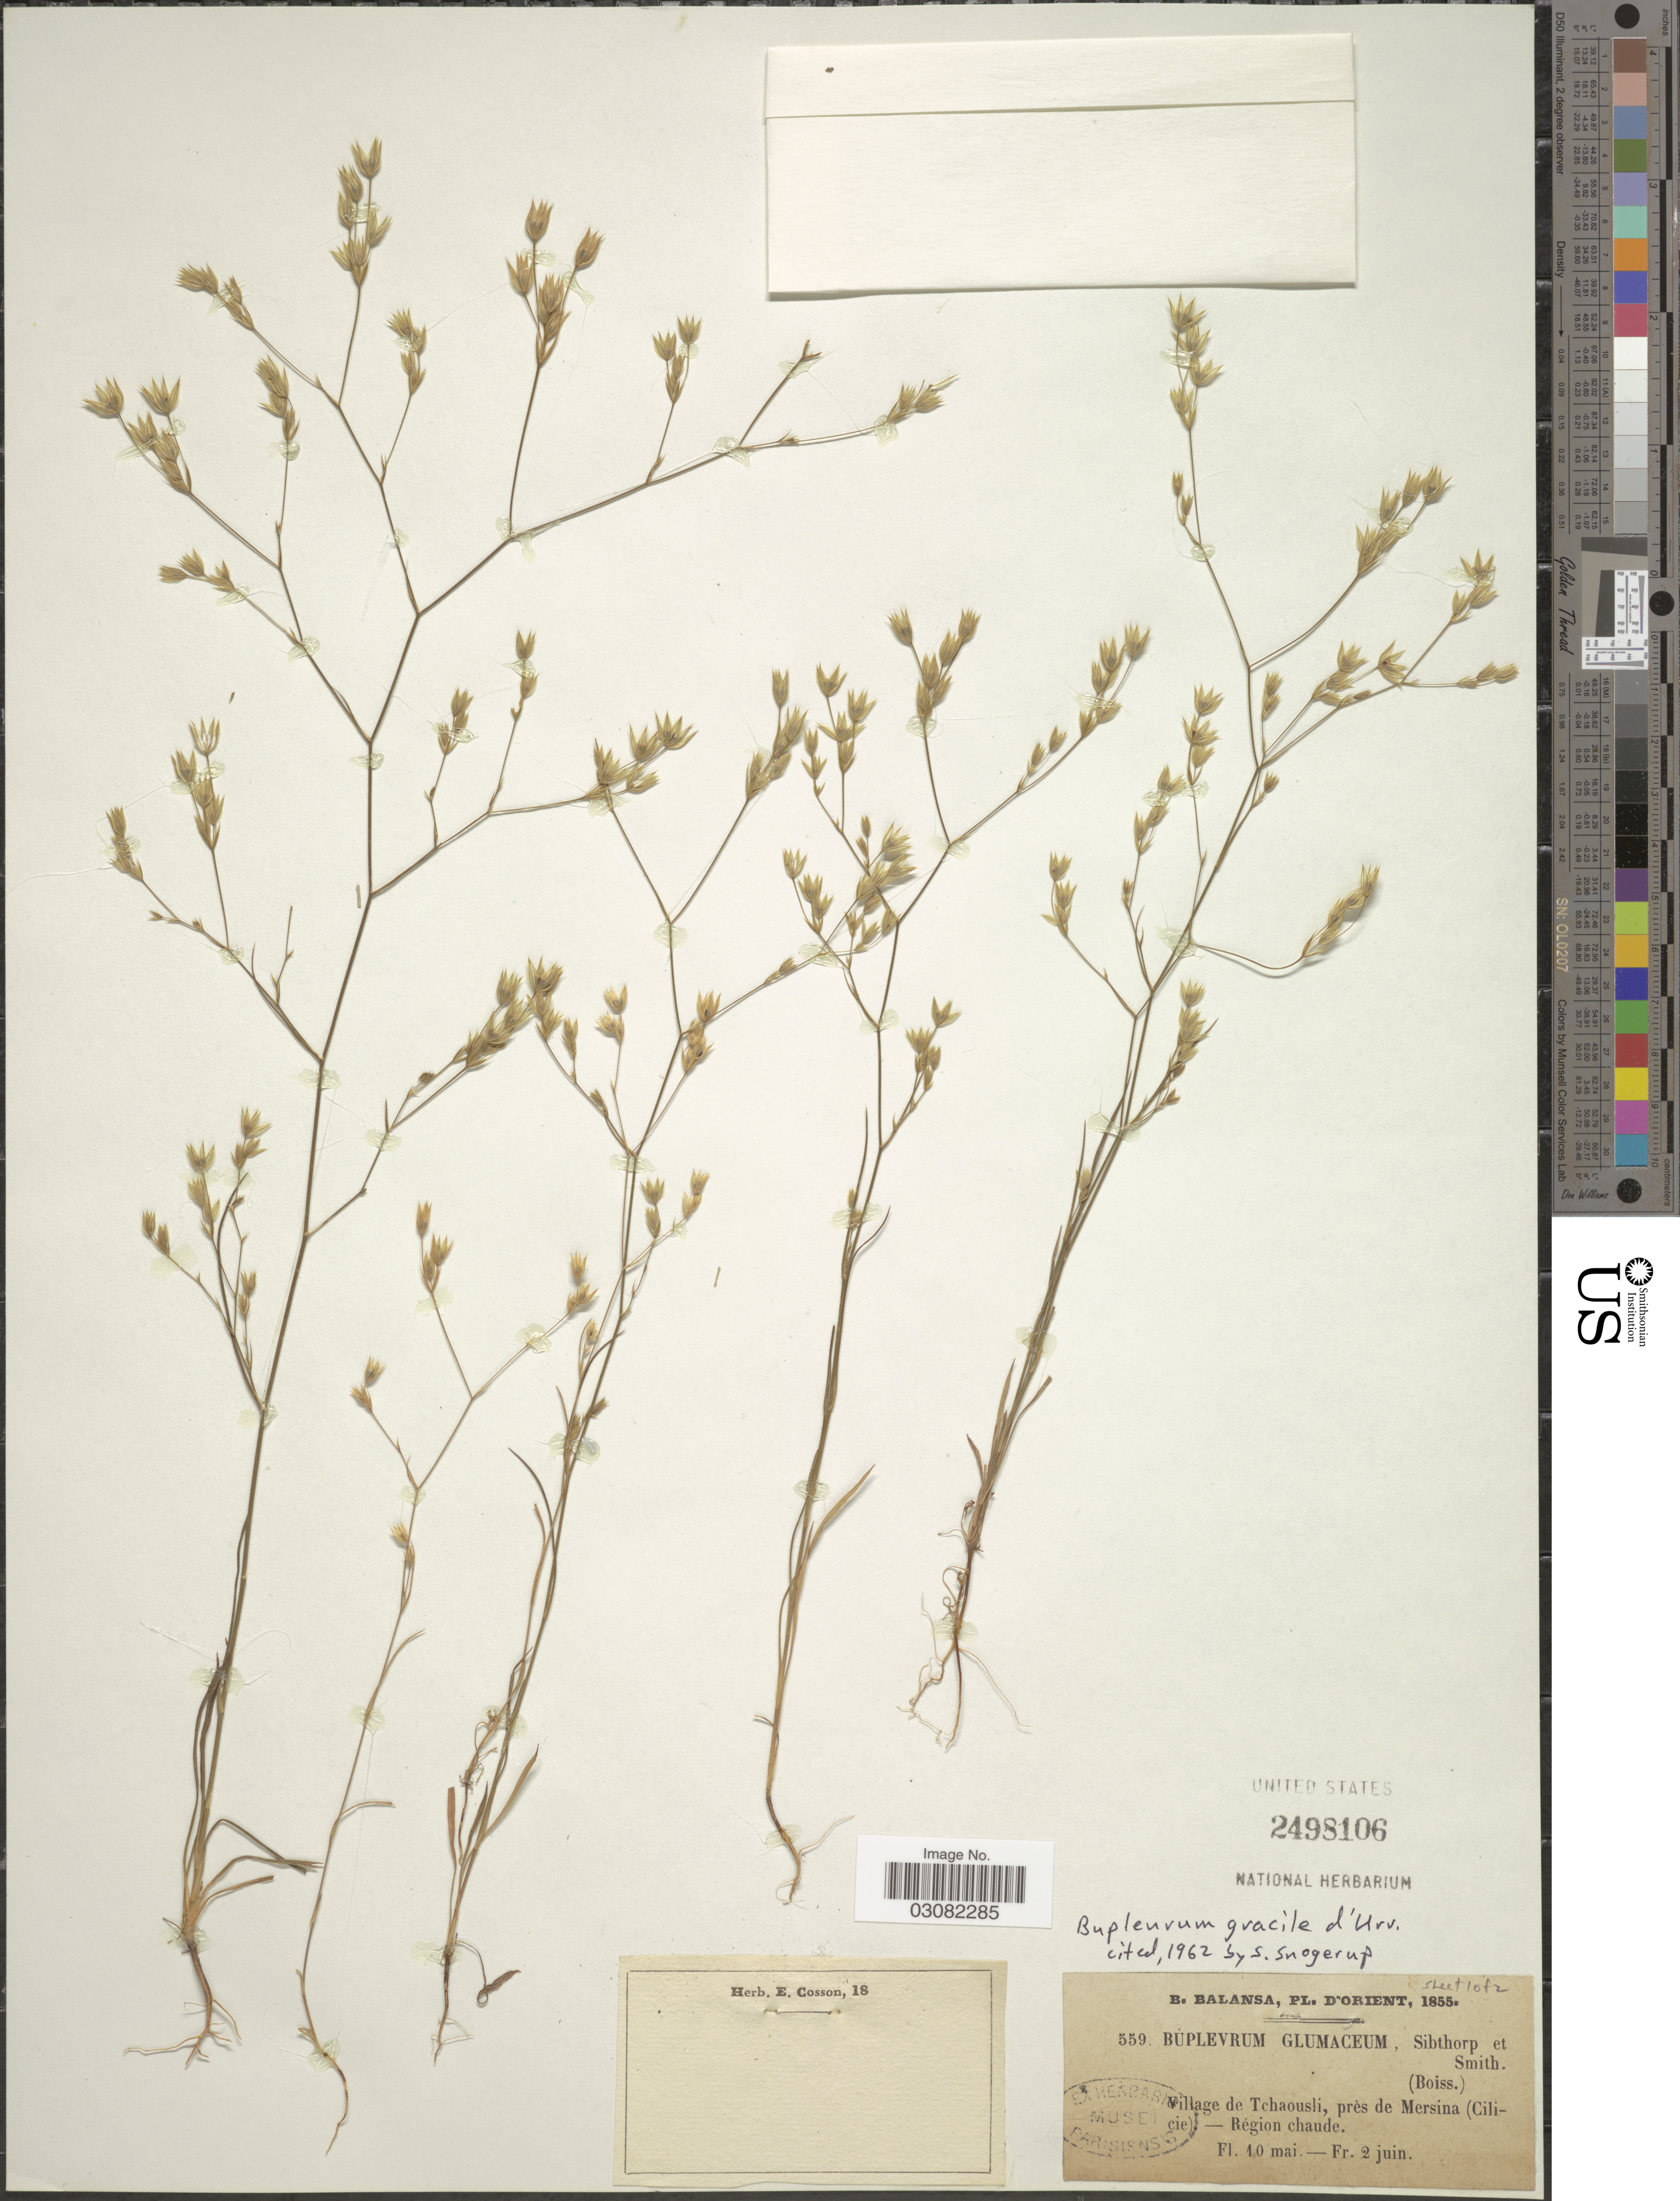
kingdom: Plantae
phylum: Tracheophyta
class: Magnoliopsida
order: Apiales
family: Apiaceae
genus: Bupleurum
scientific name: Bupleurum gracile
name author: d'Urv.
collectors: B. Balansa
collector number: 559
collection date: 1855-05-10/1855-06-02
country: Turkey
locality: D'Orient. Village de Tchaousli, près de Mersina (Cilicie). - Région chaude.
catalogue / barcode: US 2498106